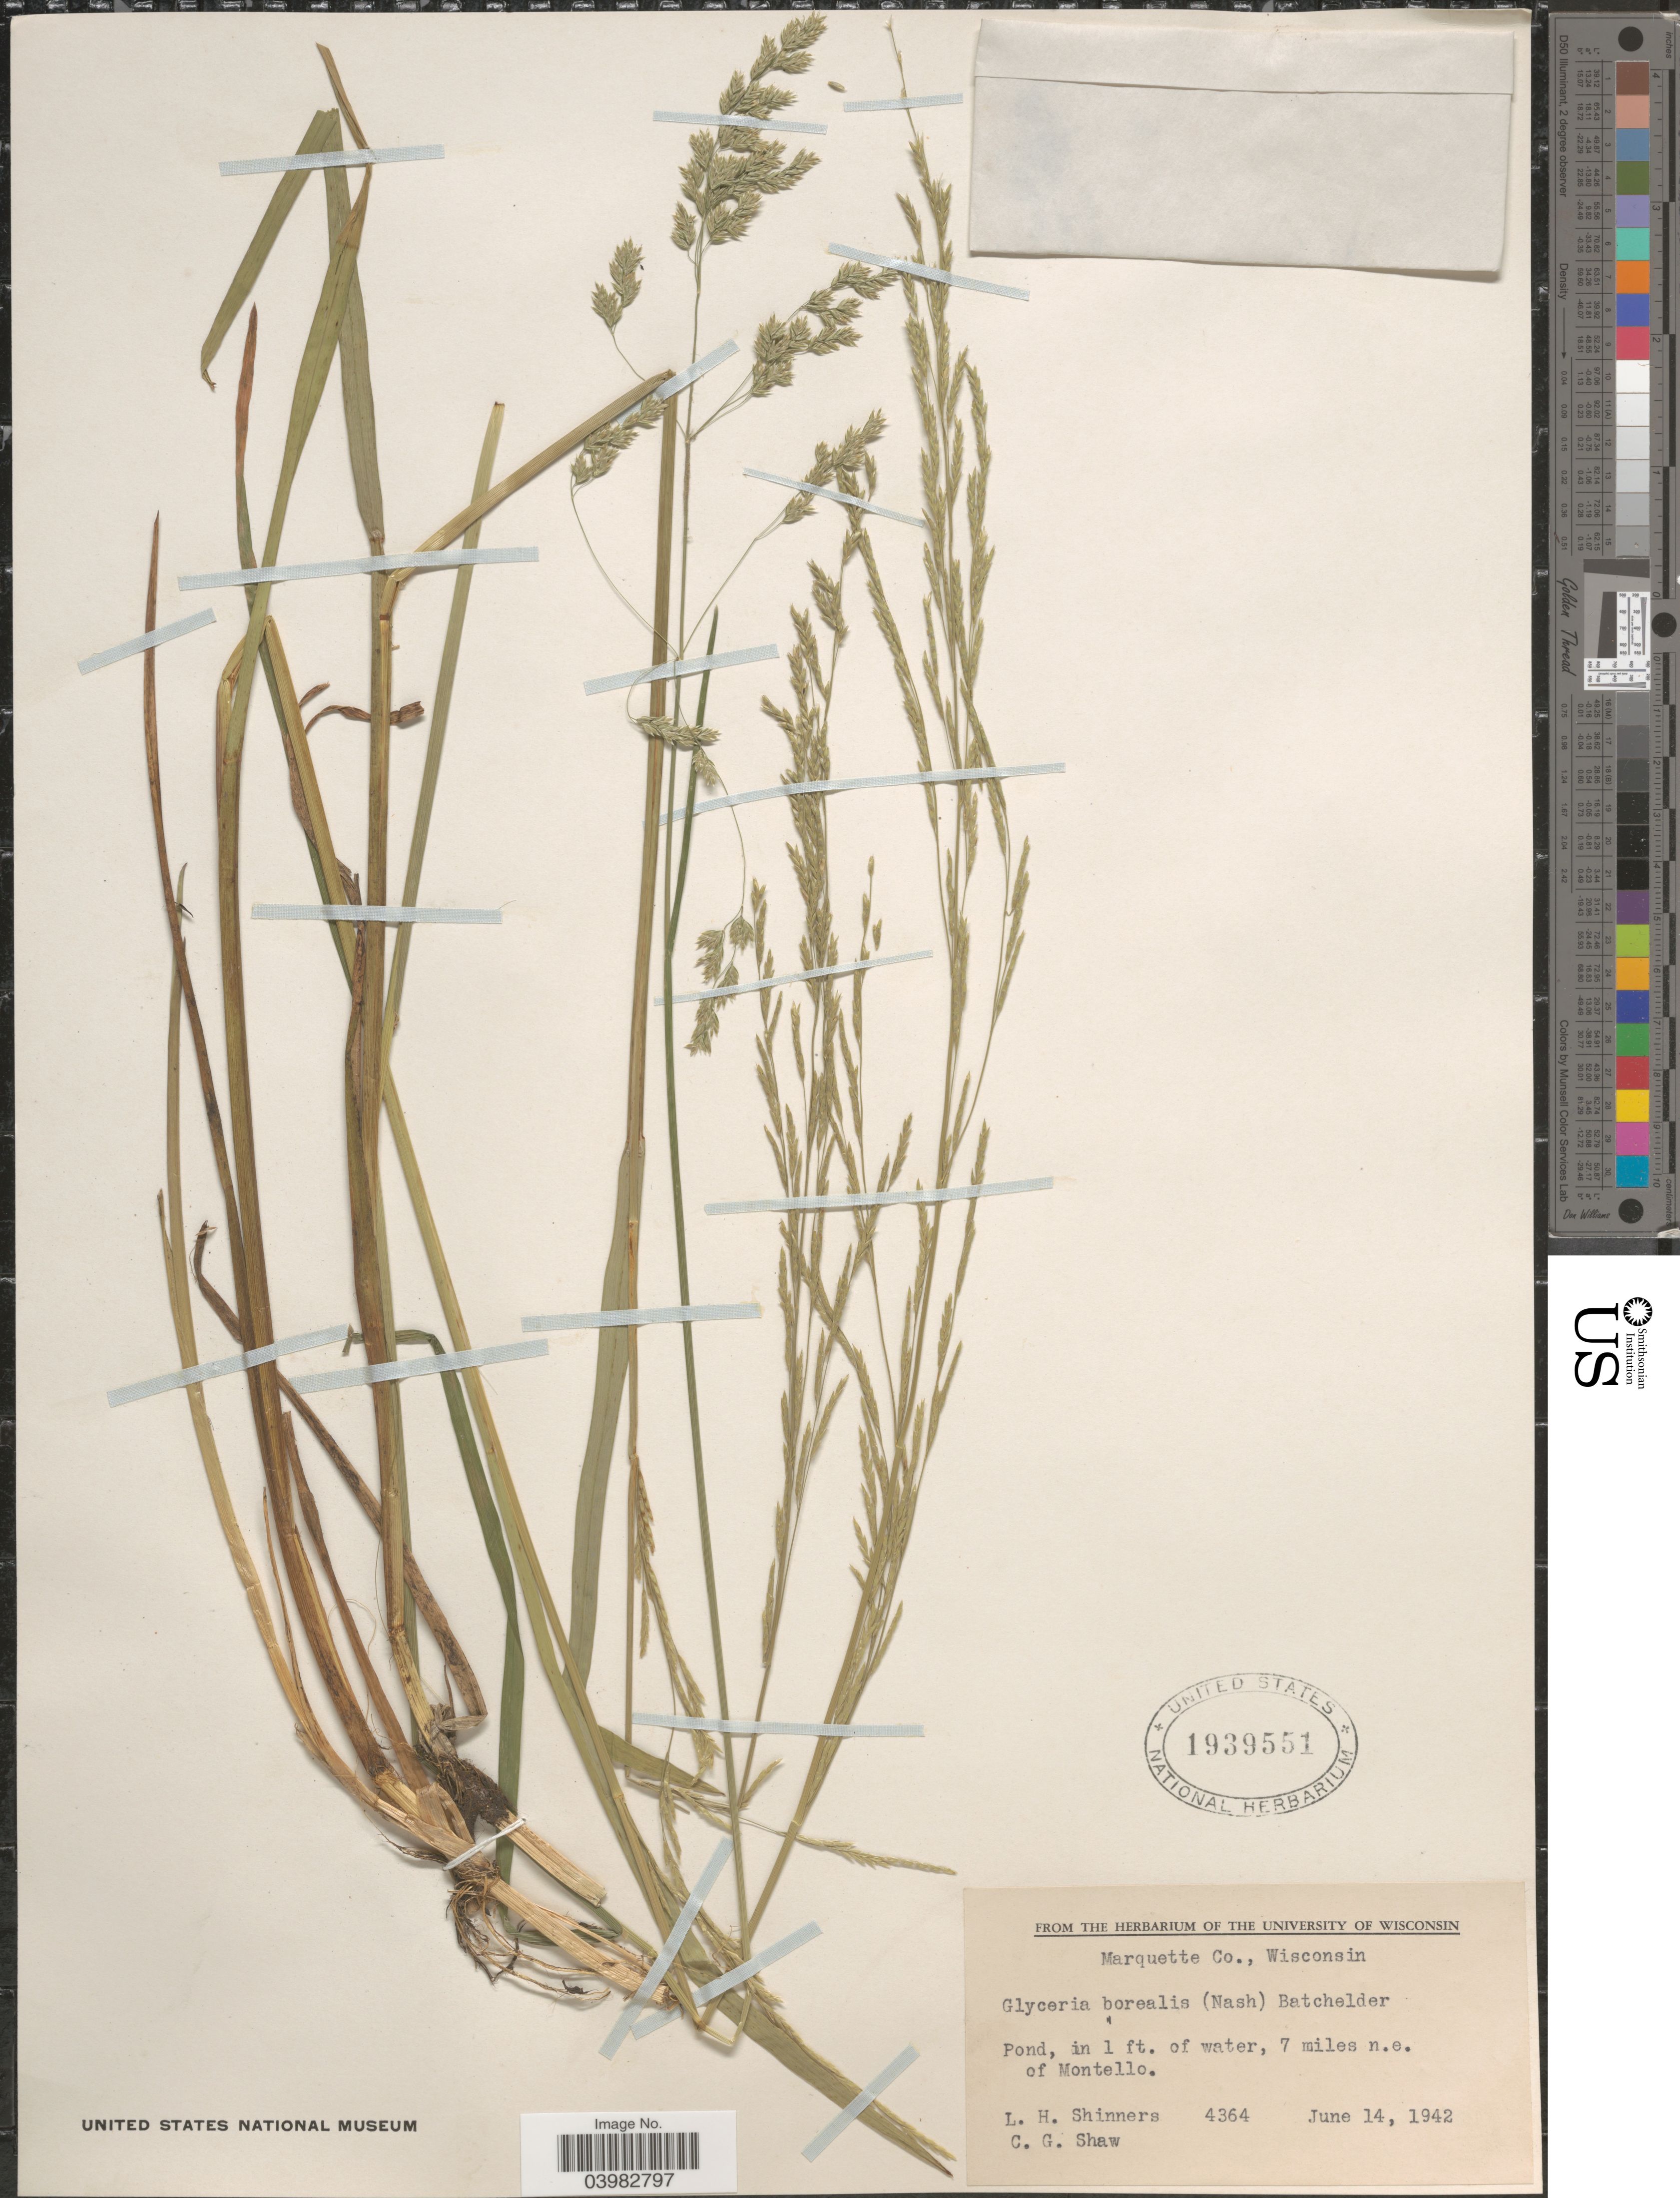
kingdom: Plantae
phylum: Tracheophyta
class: Liliopsida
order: Poales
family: Poaceae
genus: Glyceria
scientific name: Glyceria borealis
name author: (Nash) Batchelder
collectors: L. H. Shinners & C. G. Shaw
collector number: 4364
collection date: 1942-06-14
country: United States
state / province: Wisconsin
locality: Marquette Co. 7 miles n.e. of Montello.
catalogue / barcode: US 1939551